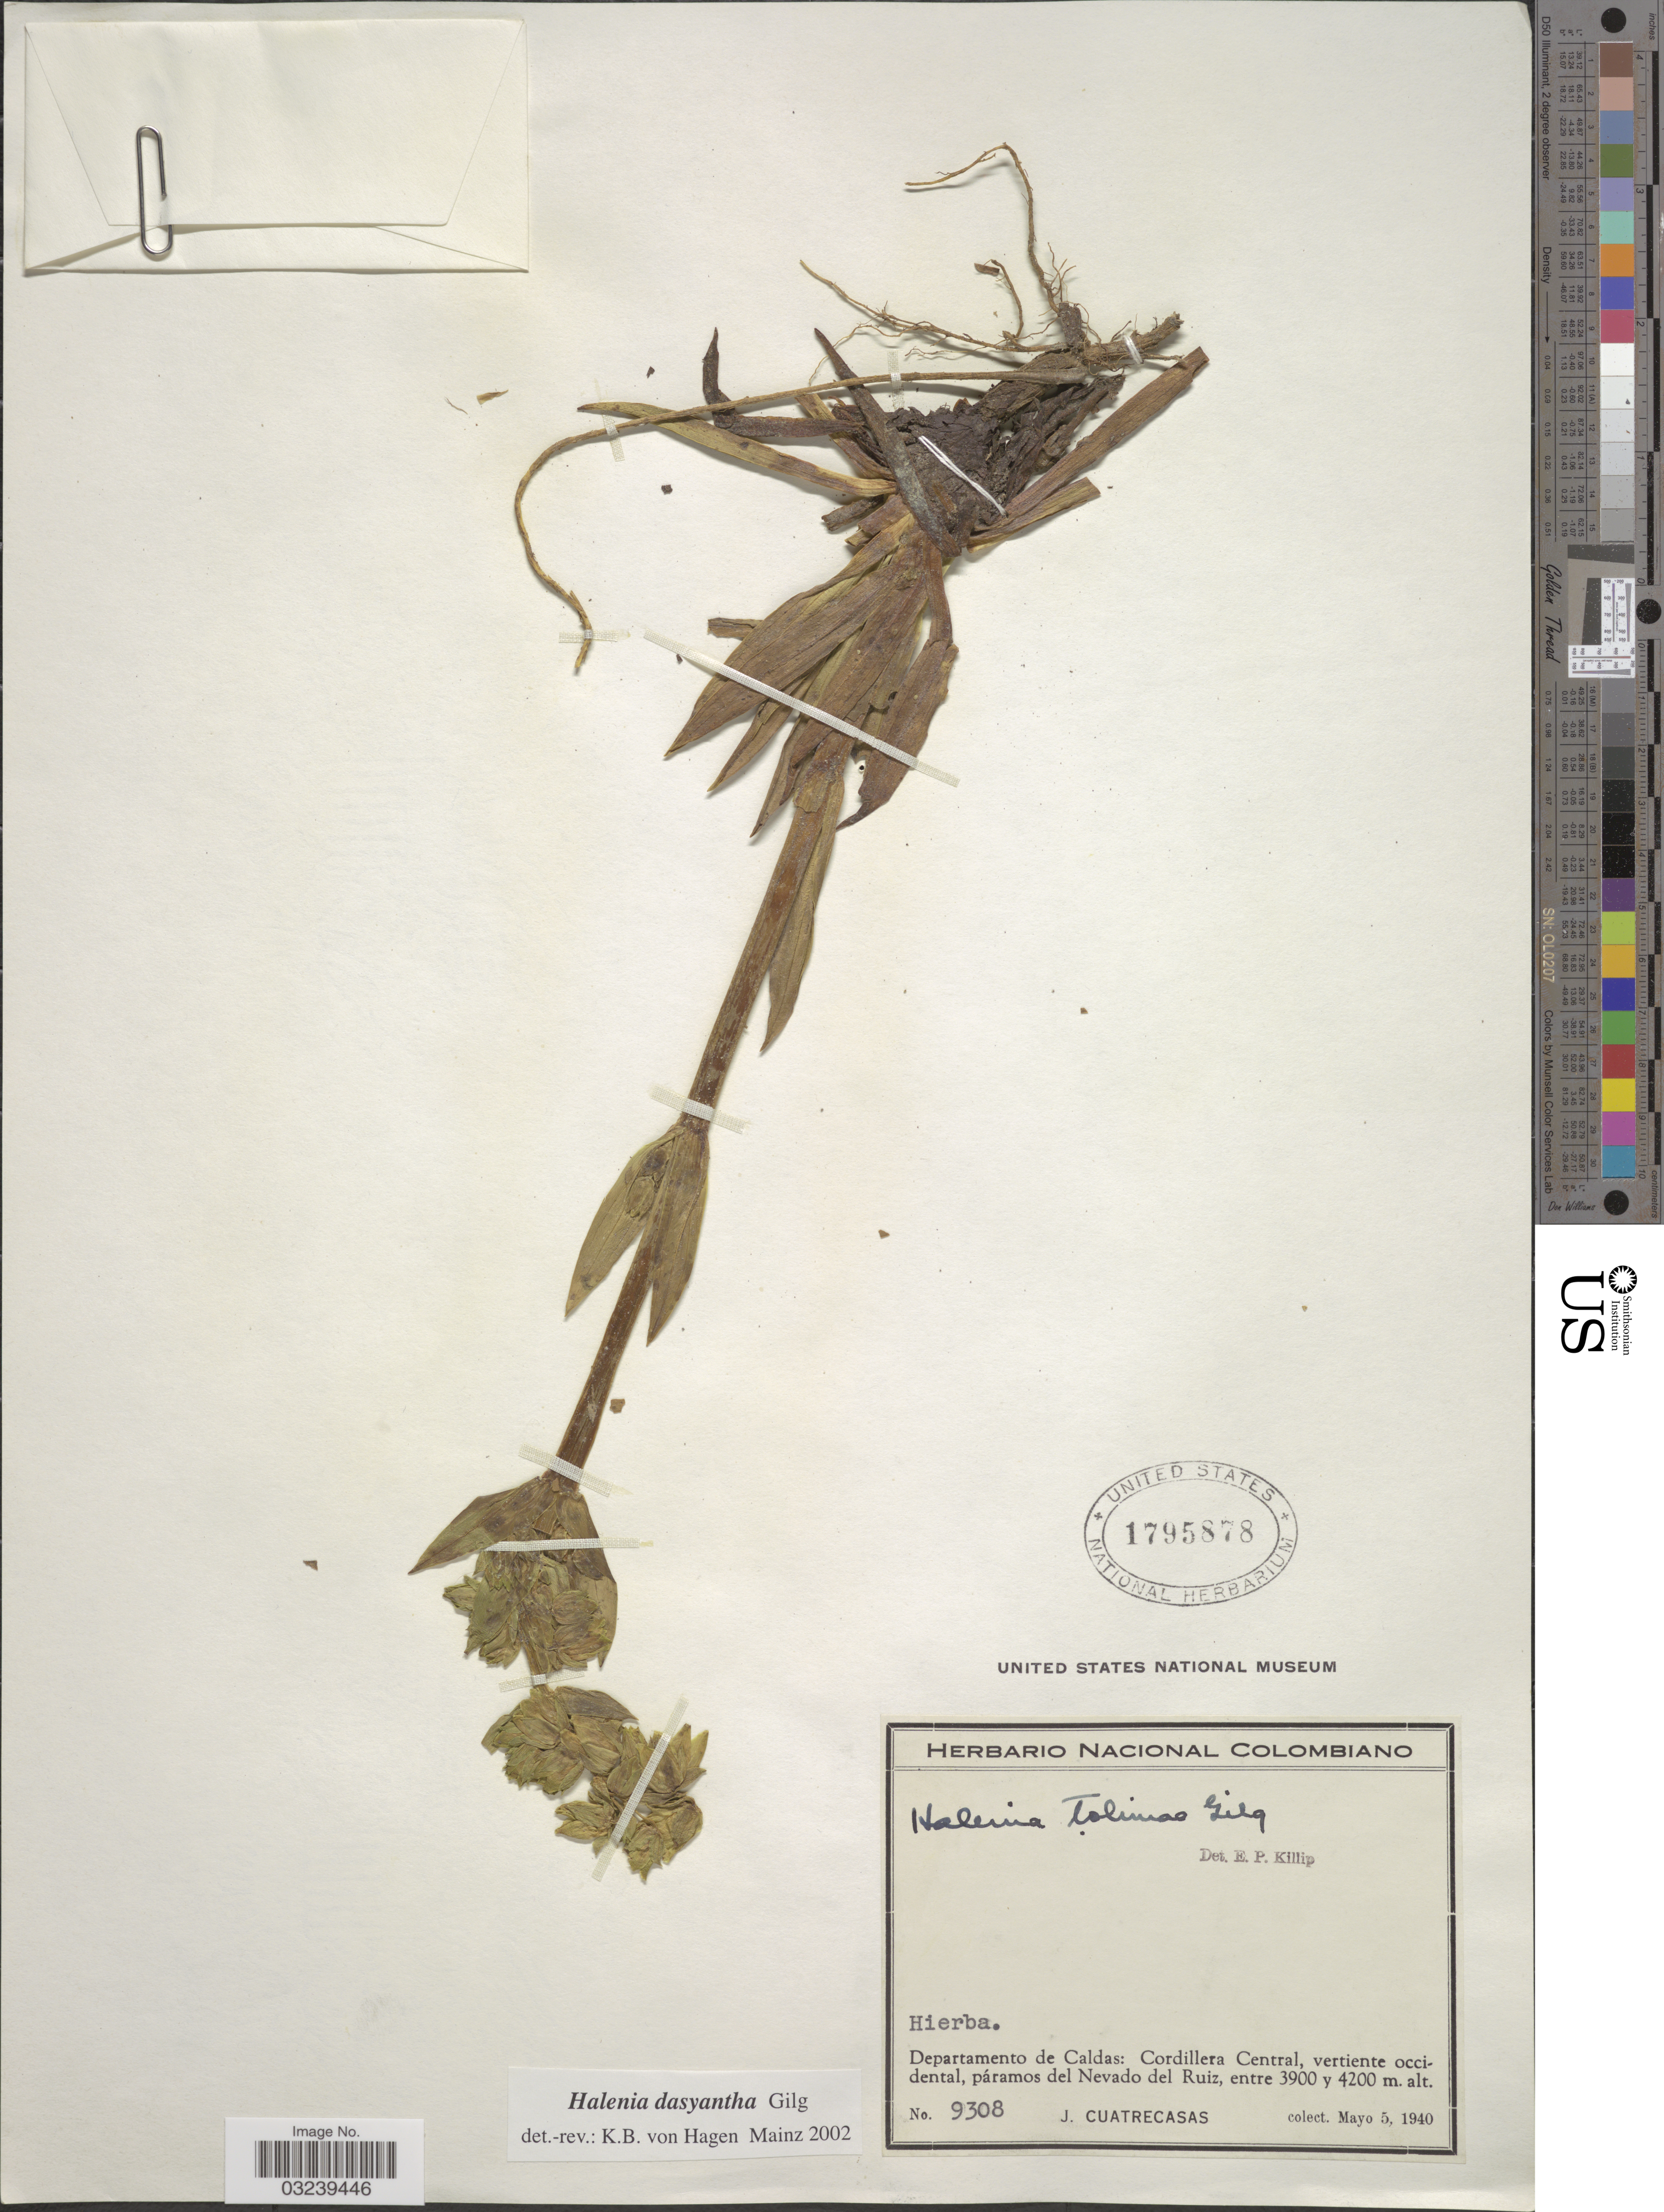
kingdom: Plantae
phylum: Tracheophyta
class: Magnoliopsida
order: Gentianales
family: Gentianaceae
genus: Halenia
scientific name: Halenia dasyantha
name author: Gilg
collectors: J. Cuatrecasas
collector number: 9308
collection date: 1940-05-05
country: Colombia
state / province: Caldas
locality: Departamento de Caldas: Cordillera Central, vertiente occidental, páramos del Nevado del Ruiz.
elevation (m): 3900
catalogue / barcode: US 1795878